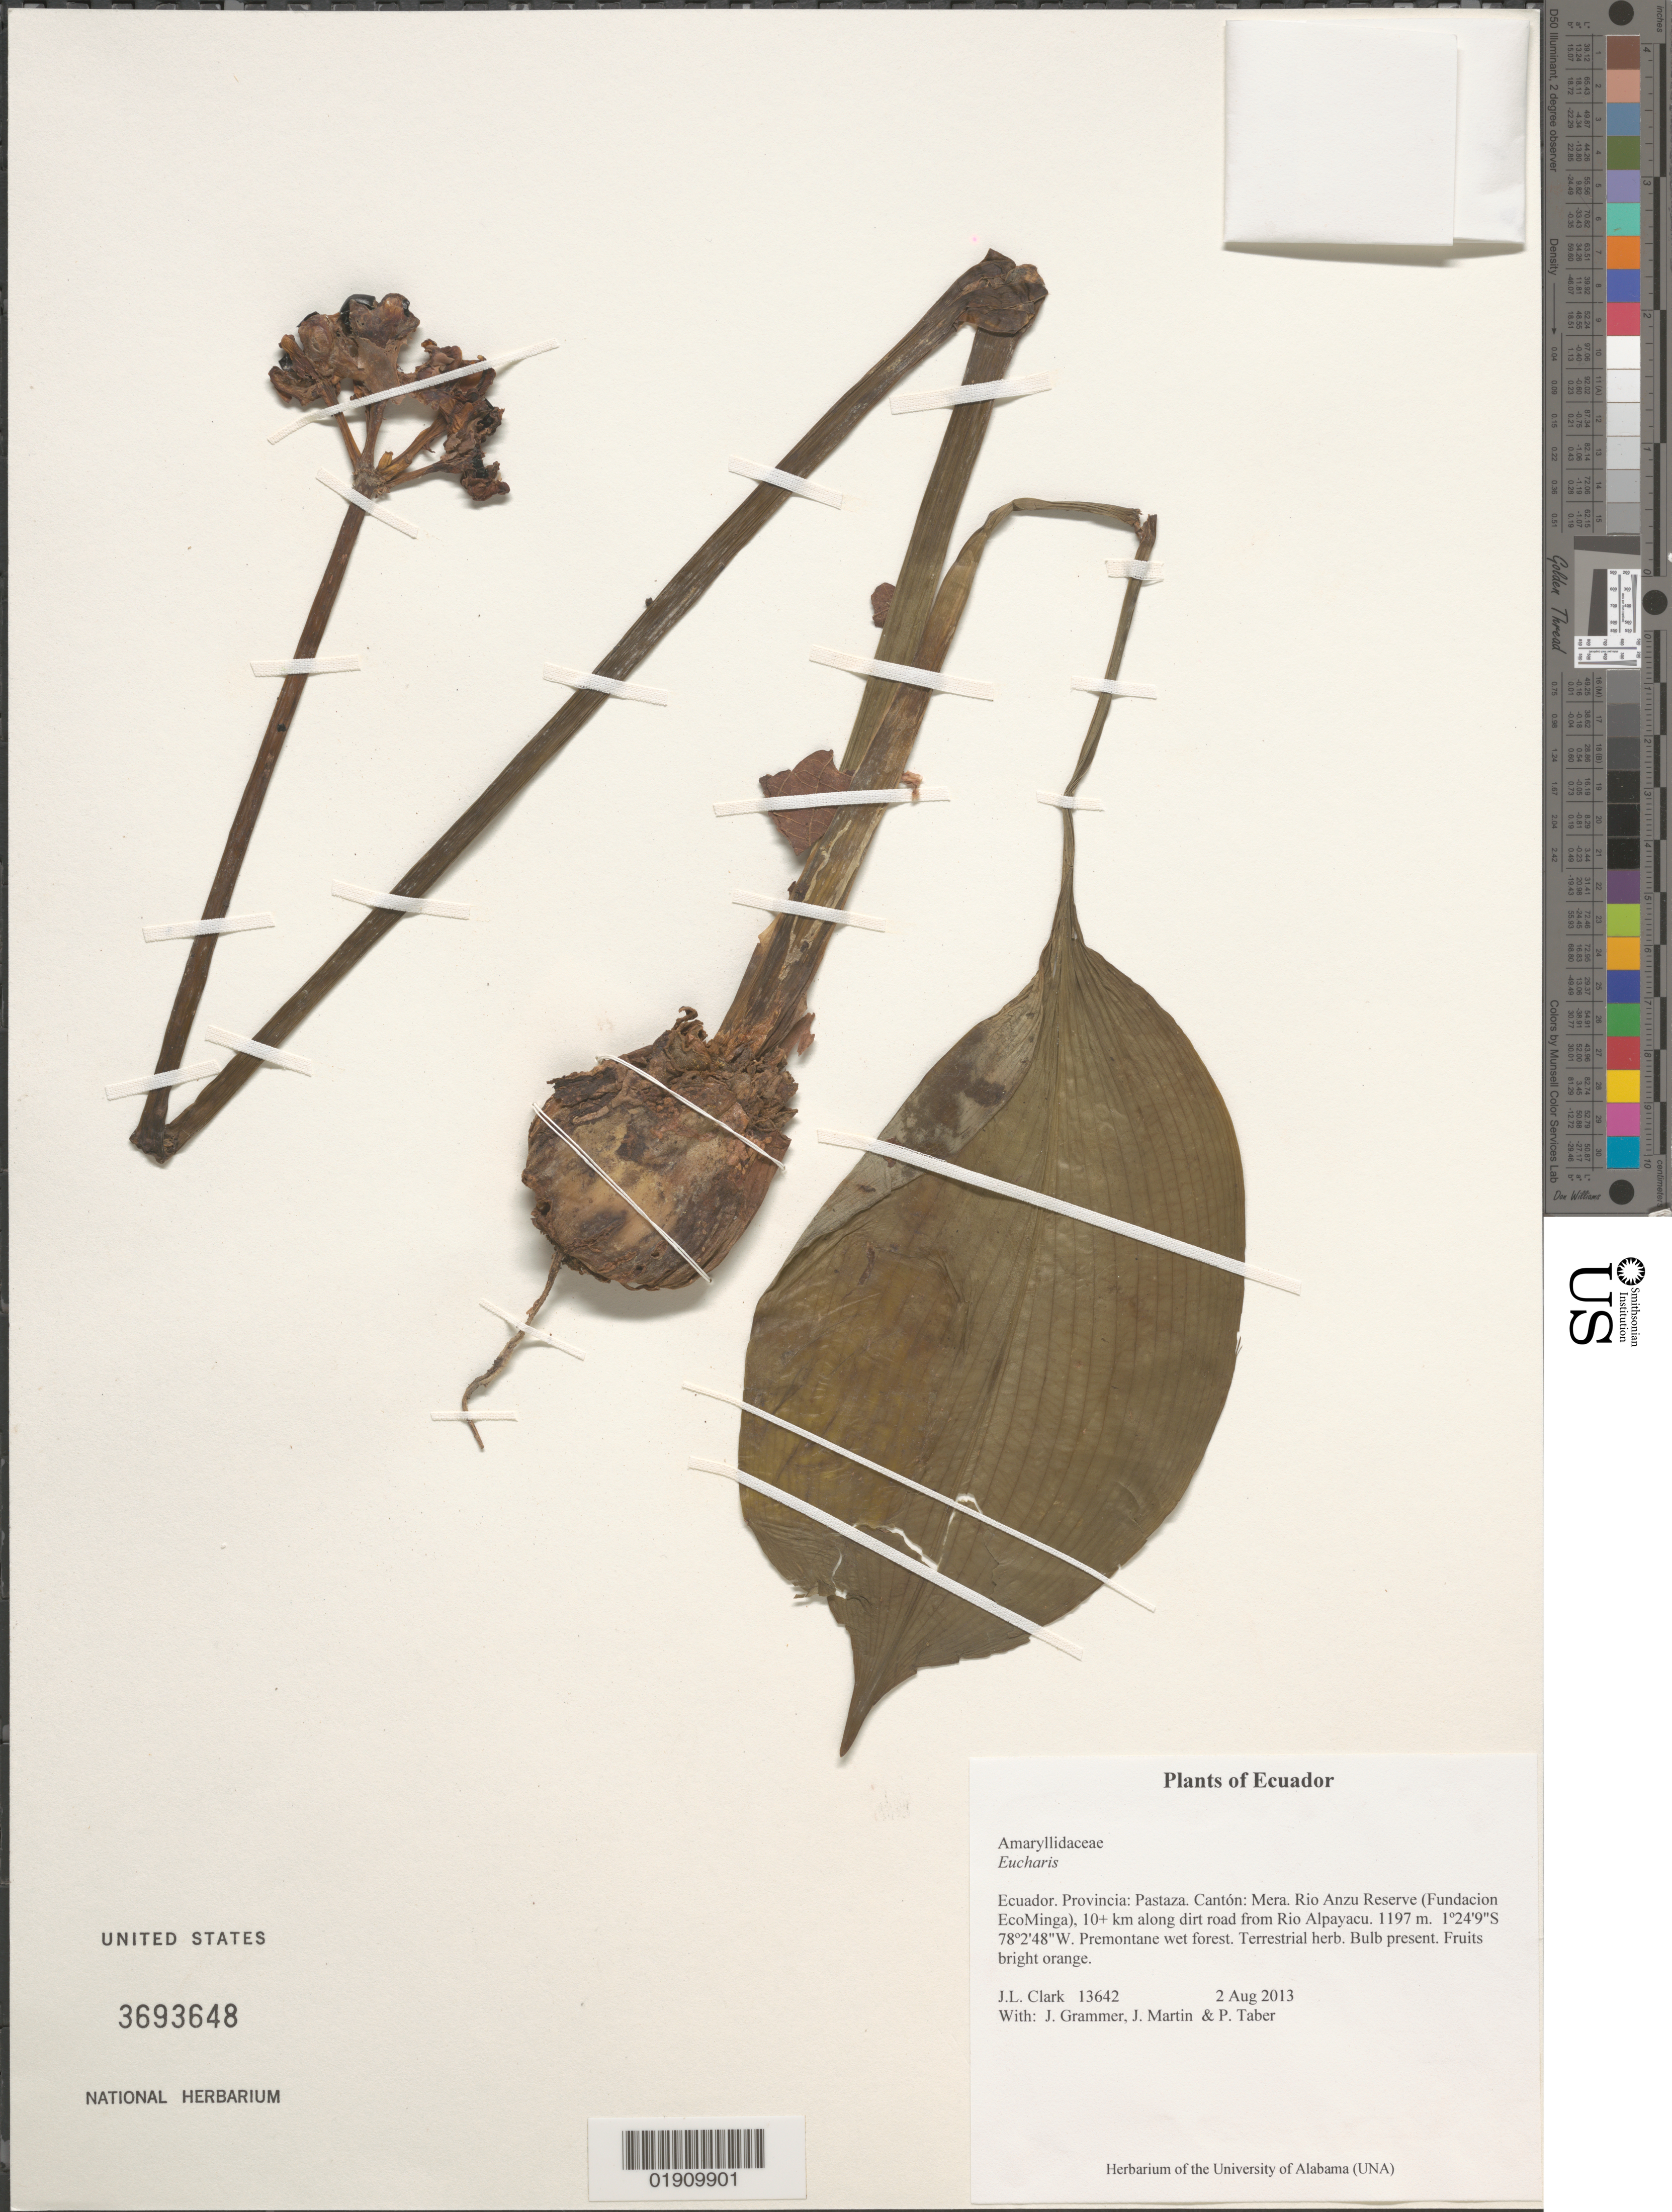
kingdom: Plantae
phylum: Tracheophyta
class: Liliopsida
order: Asparagales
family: Amaryllidaceae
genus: Eucharis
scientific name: Eucharis sp.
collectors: J. L. Clark, J. Grammer, J. Martin & P. Taber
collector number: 13642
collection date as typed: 2 Aug 2013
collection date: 2013-08-02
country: Ecuador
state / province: Pastaza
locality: Ecuador, Provincia: Pastaza. Canton: Mera. Rio Anzu Reserve (Fundacion EcoMinga), 10± along dirt road from Rio Alpayacu.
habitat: Premontane wet forest.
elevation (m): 1197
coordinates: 1°24'9"S, 78°2'48"W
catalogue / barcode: US 3693648